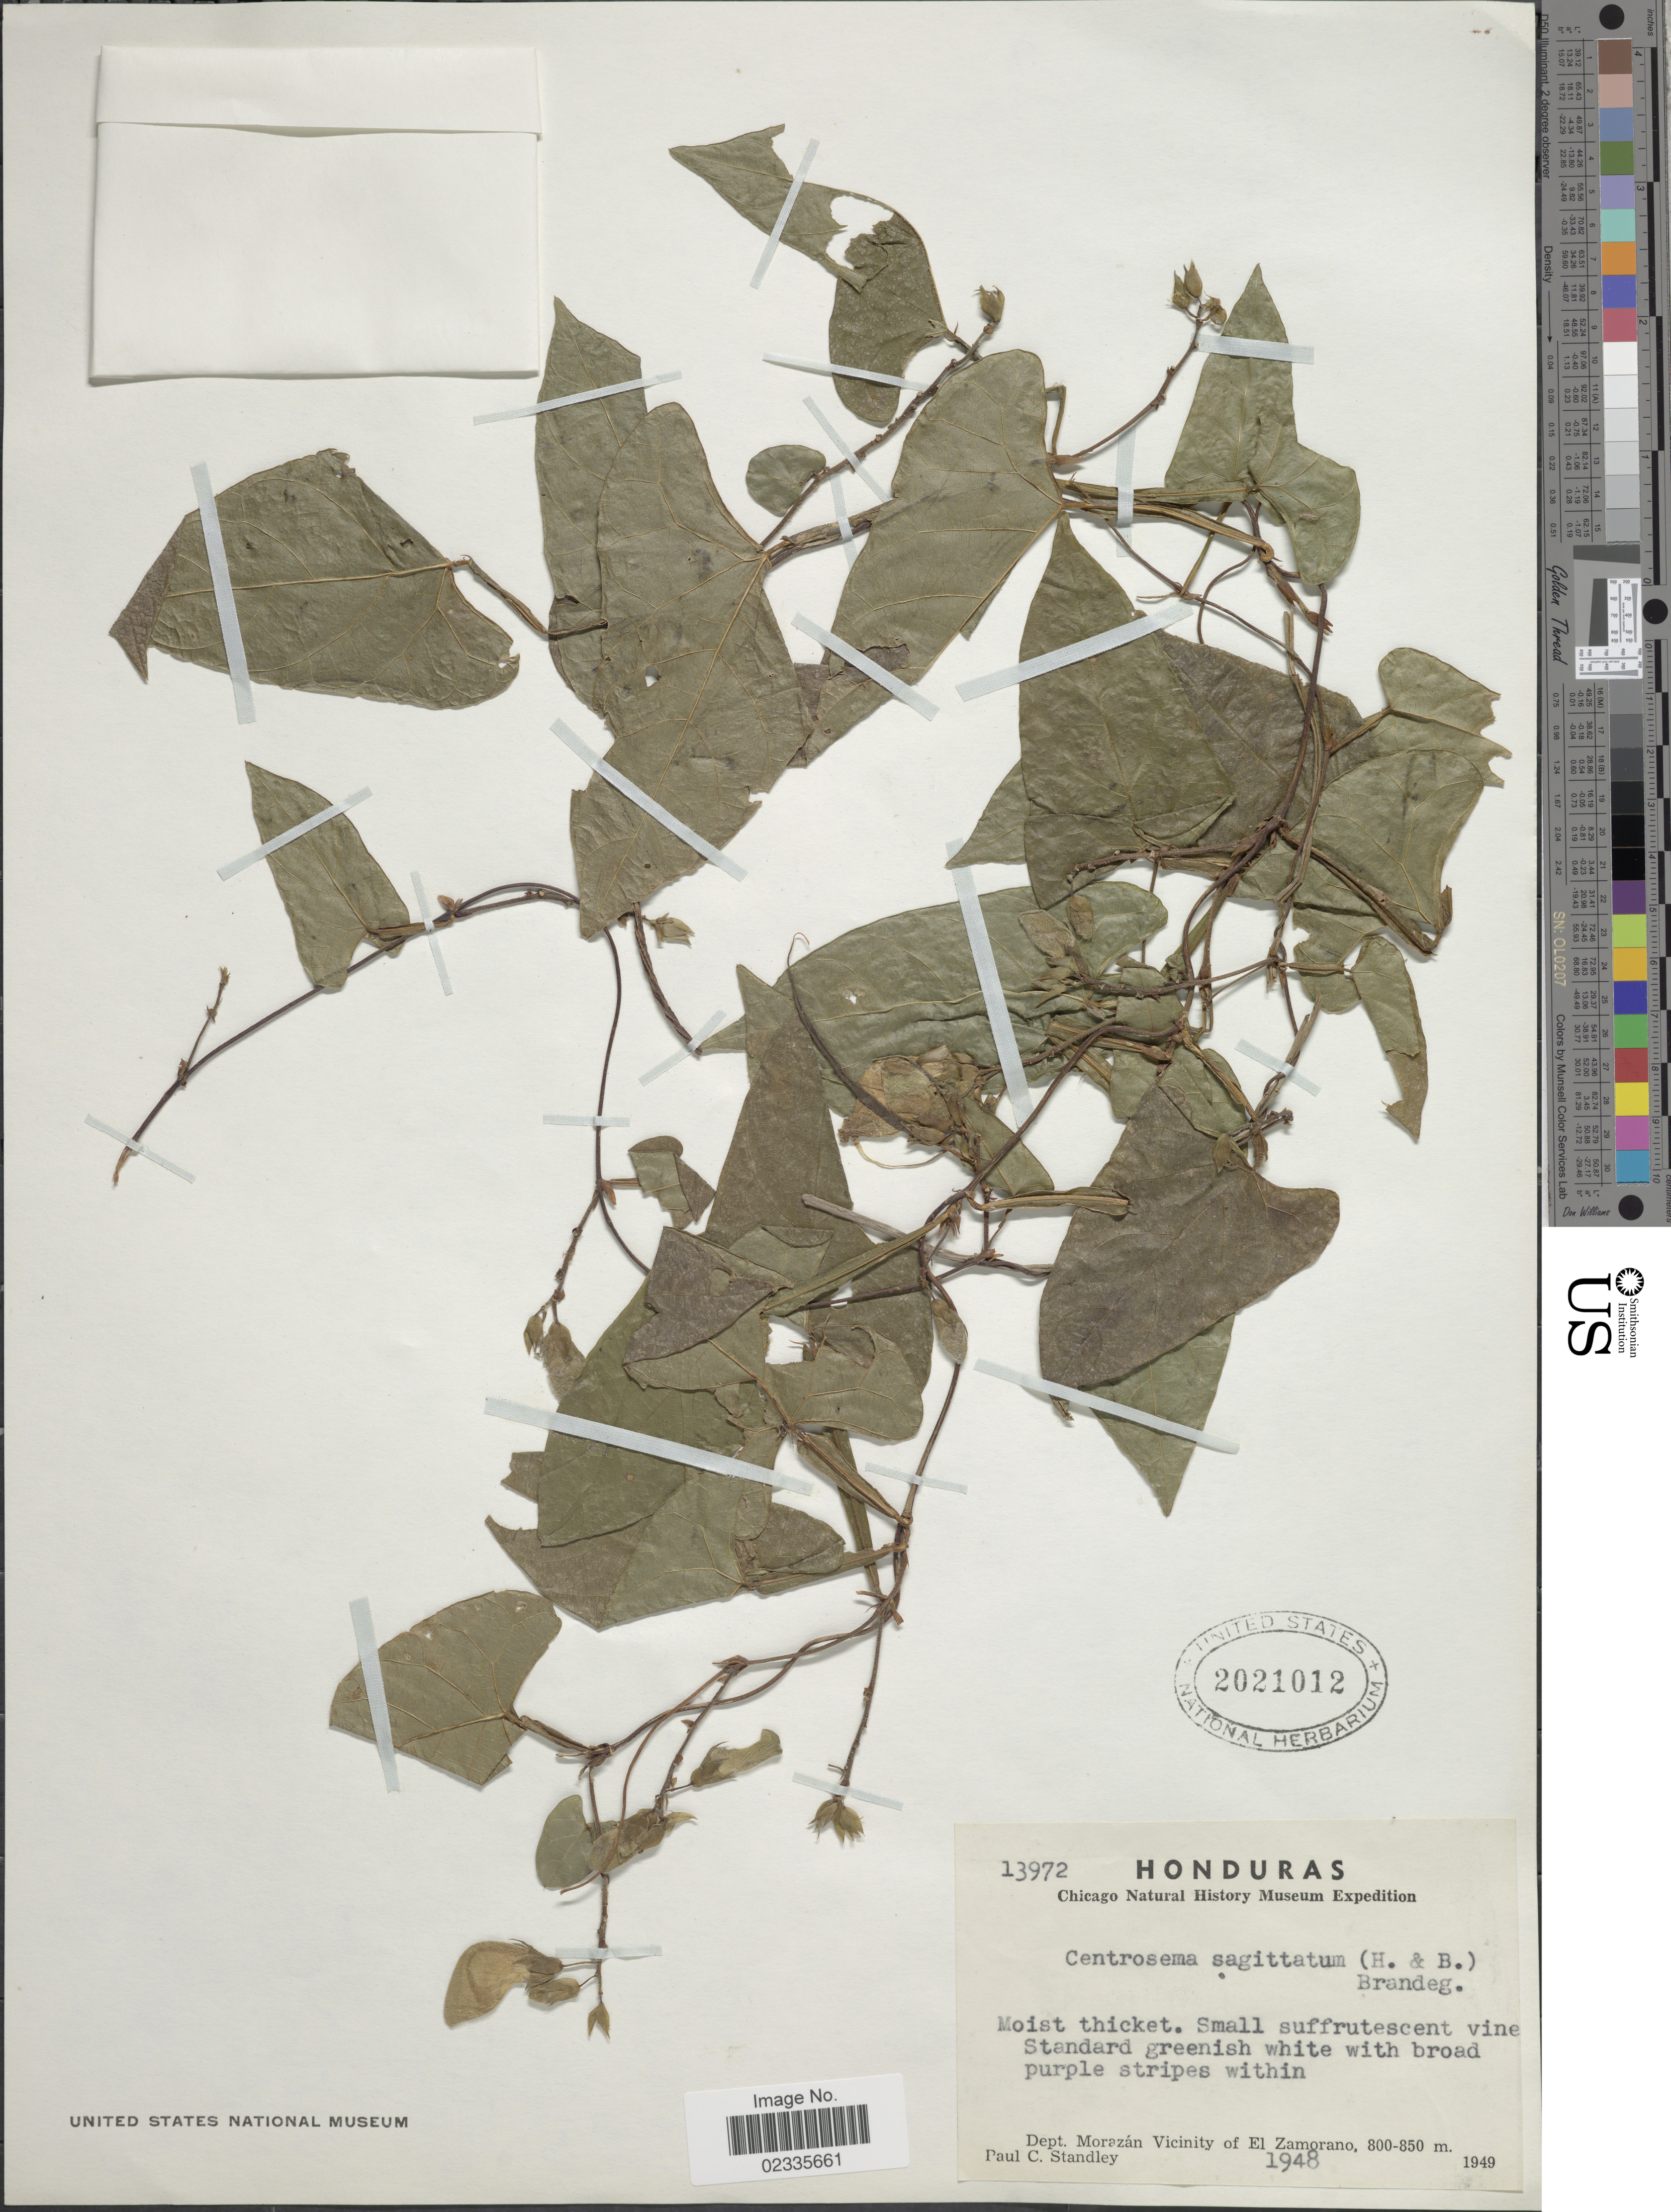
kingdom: Plantae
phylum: Tracheophyta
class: Magnoliopsida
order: Fabales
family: Fabaceae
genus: Centrosema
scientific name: Centrosema sagittata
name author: (Kunth) Rose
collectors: P. C. Standley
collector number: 13972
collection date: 1948/1949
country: Honduras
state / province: Fco. Morazán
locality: Dept. Morazan Vicinity of El Zamorano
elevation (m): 800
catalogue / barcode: US 2021012